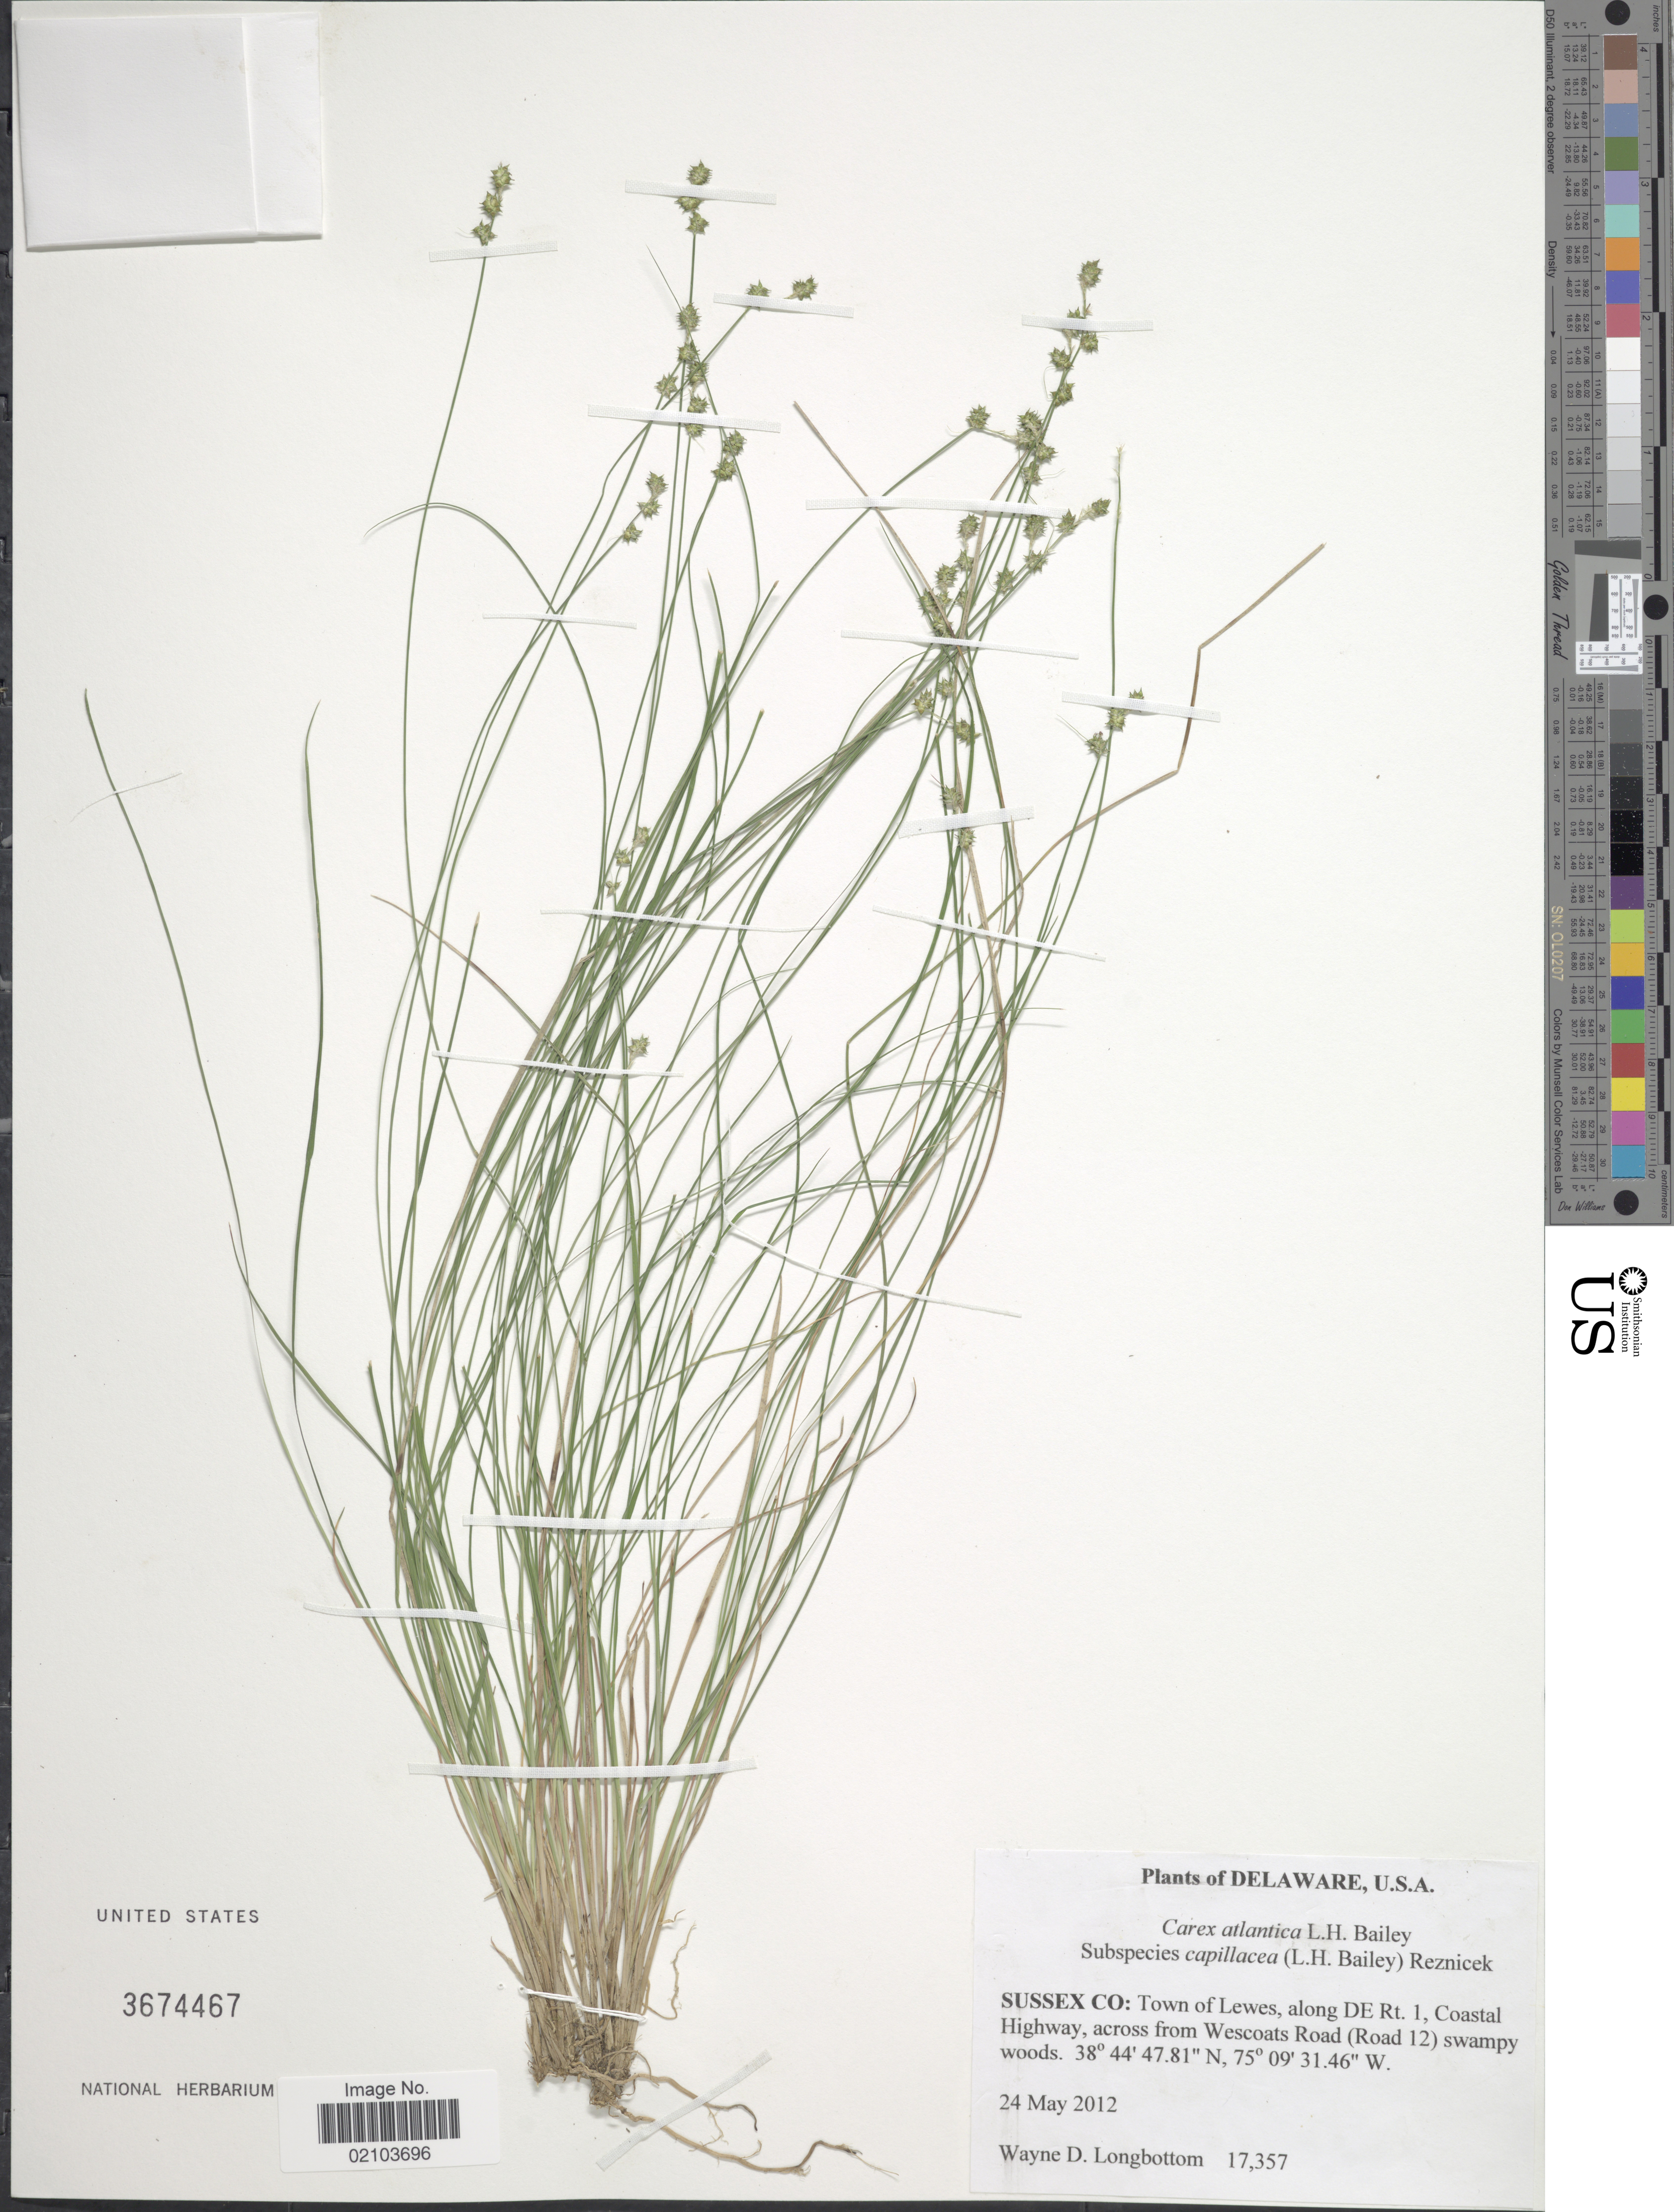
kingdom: Plantae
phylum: Tracheophyta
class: Liliopsida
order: Poales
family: Cyperaceae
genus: Carex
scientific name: Carex howei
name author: Mack.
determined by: Strong, Mark T., (BOT), Smithsonian Institution - National Museum of Natural History (UNITED STATES)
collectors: W. D. Longbottom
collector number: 17357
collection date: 2012-05-24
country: United States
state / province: Delaware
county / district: Sussex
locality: Sussex Co: Town of Lewes, along DE Rt. 1, Coastal Highway, across from Westcoats Road (Road 12)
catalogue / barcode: US 3674467